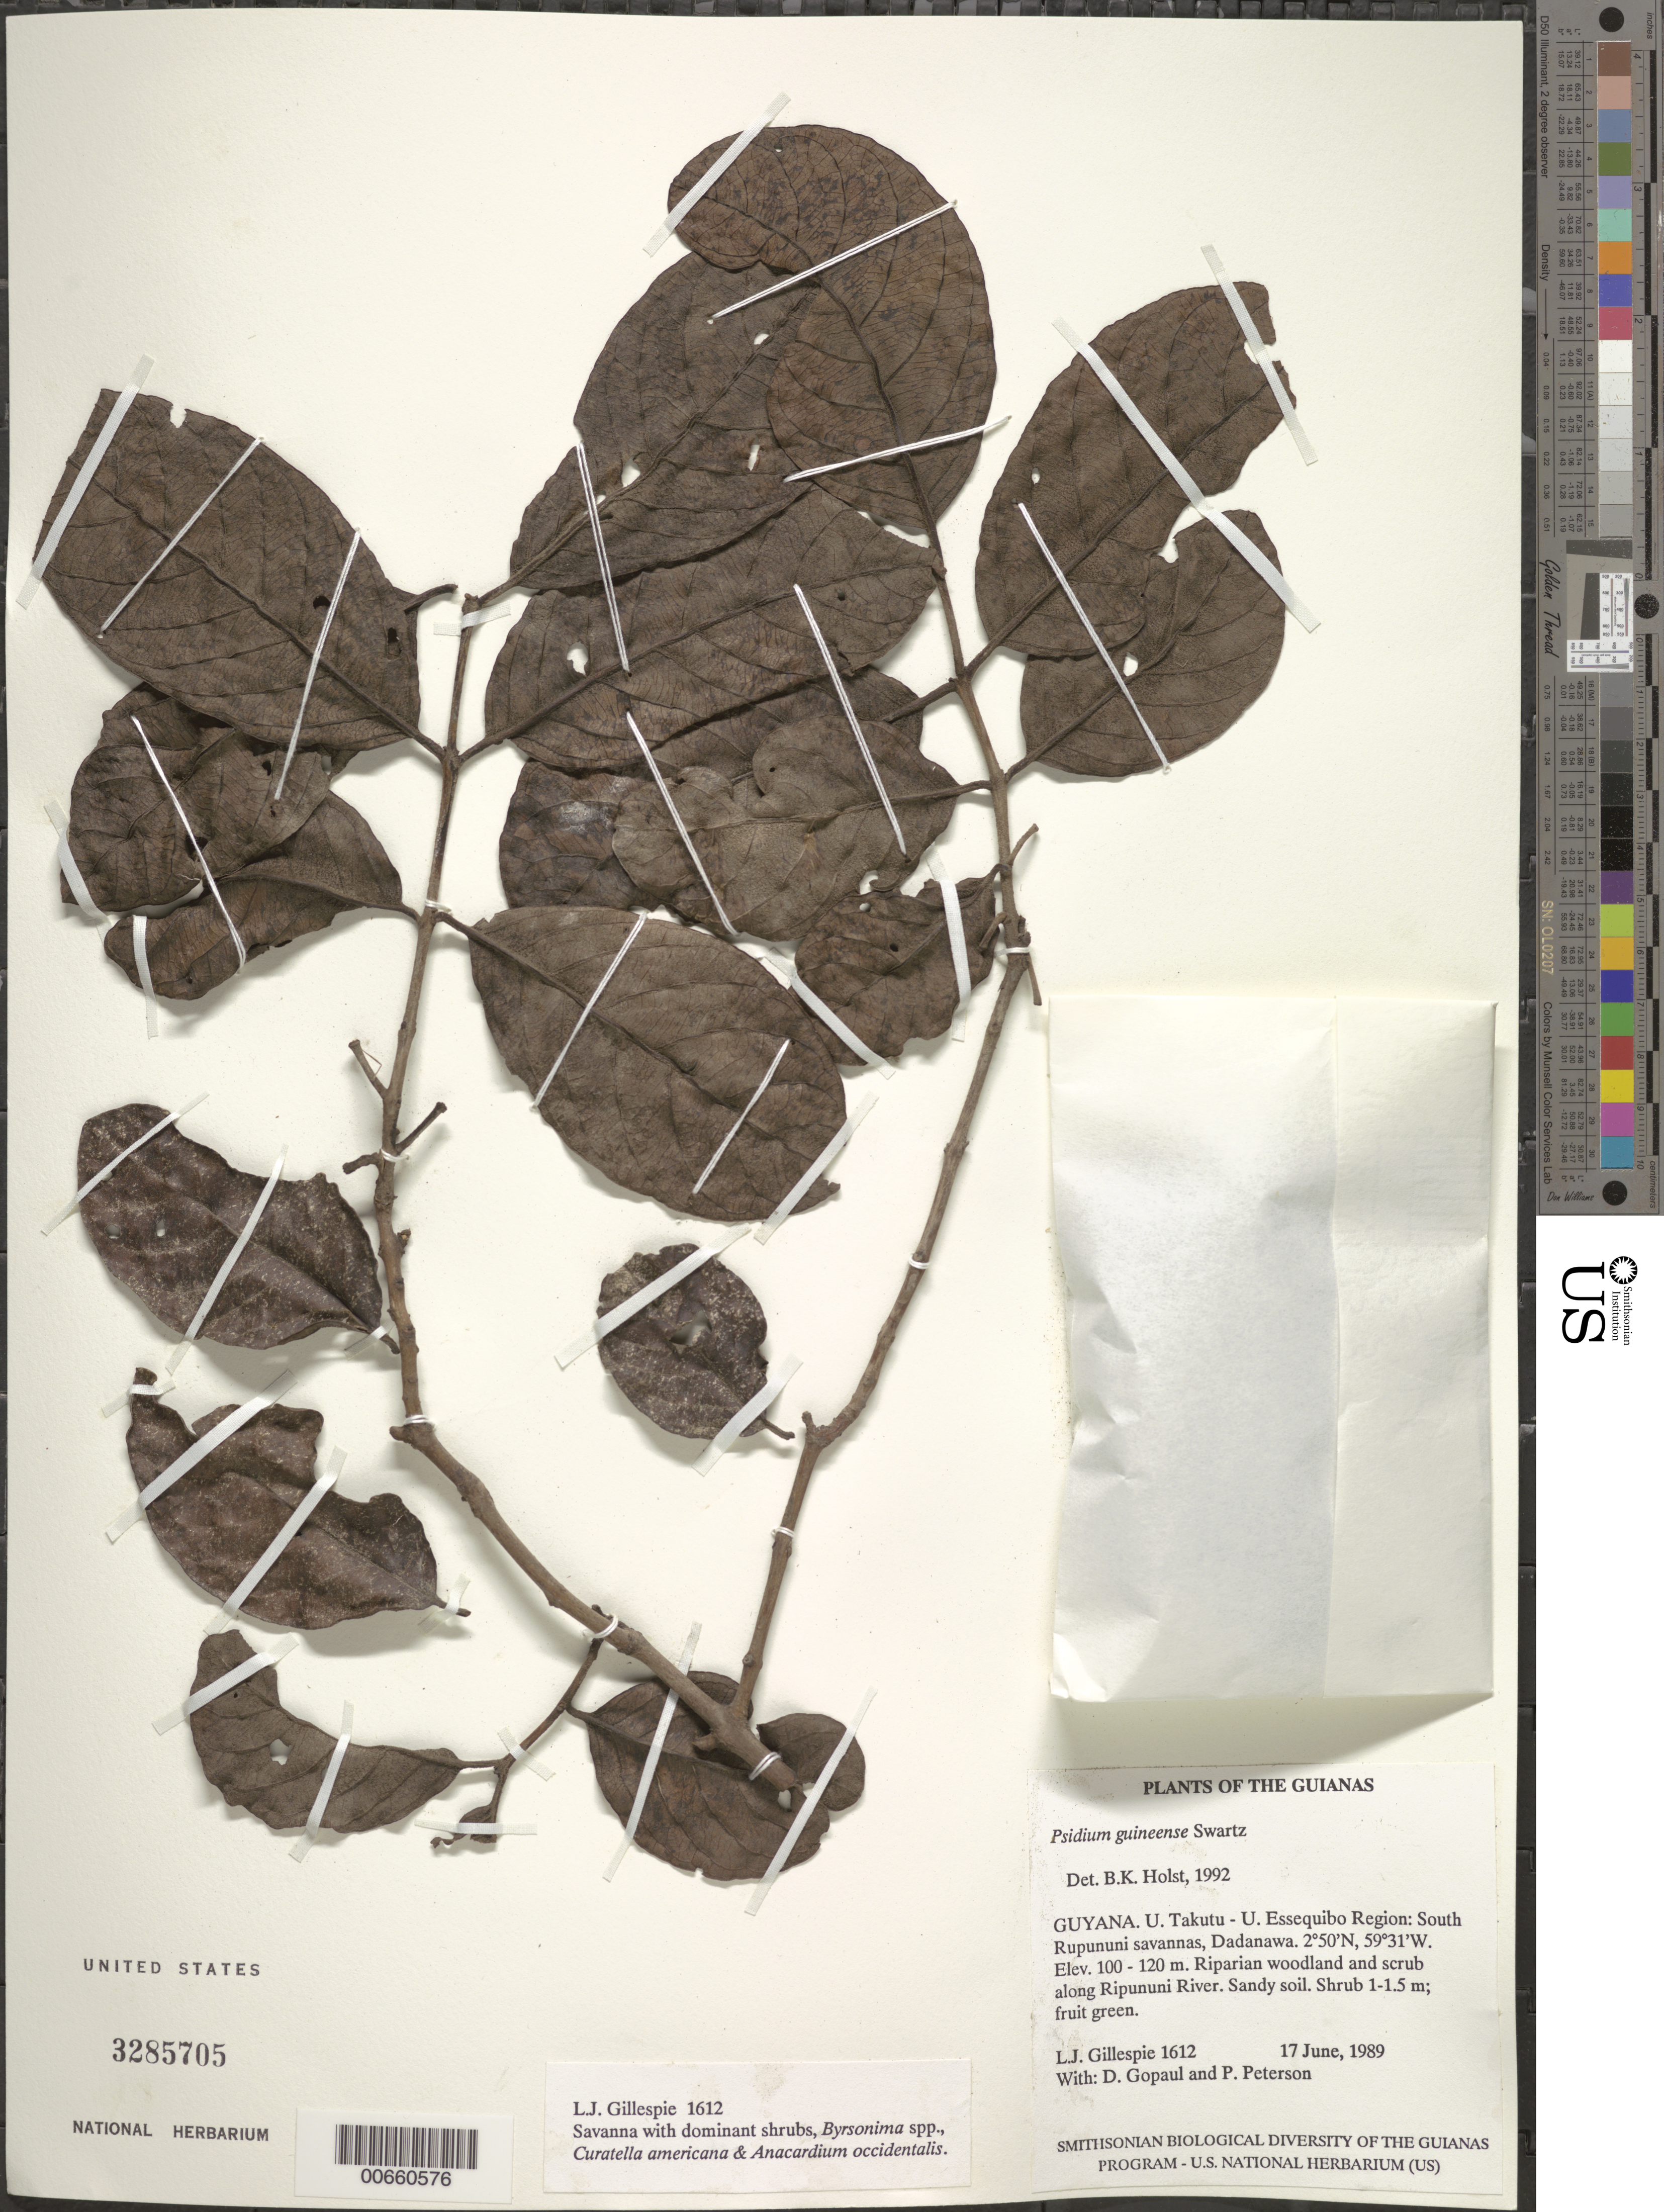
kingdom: Plantae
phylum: Tracheophyta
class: Magnoliopsida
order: Myrtales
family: Myrtaceae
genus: Psidium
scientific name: Psidium guineense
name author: Sw.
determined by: Holst, Bruce K.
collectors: L. J. Gillespie, D. Gopaul & P. M. Peterson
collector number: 1612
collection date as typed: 17 June 1989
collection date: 1989-06-17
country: Guyana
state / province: U. Takutu-U. Essequibo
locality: South Rupununi savanna, Dadanawa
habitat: Riparian woodland and scrub along Rupununi River. Sandy soil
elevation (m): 100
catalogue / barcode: US 3285705